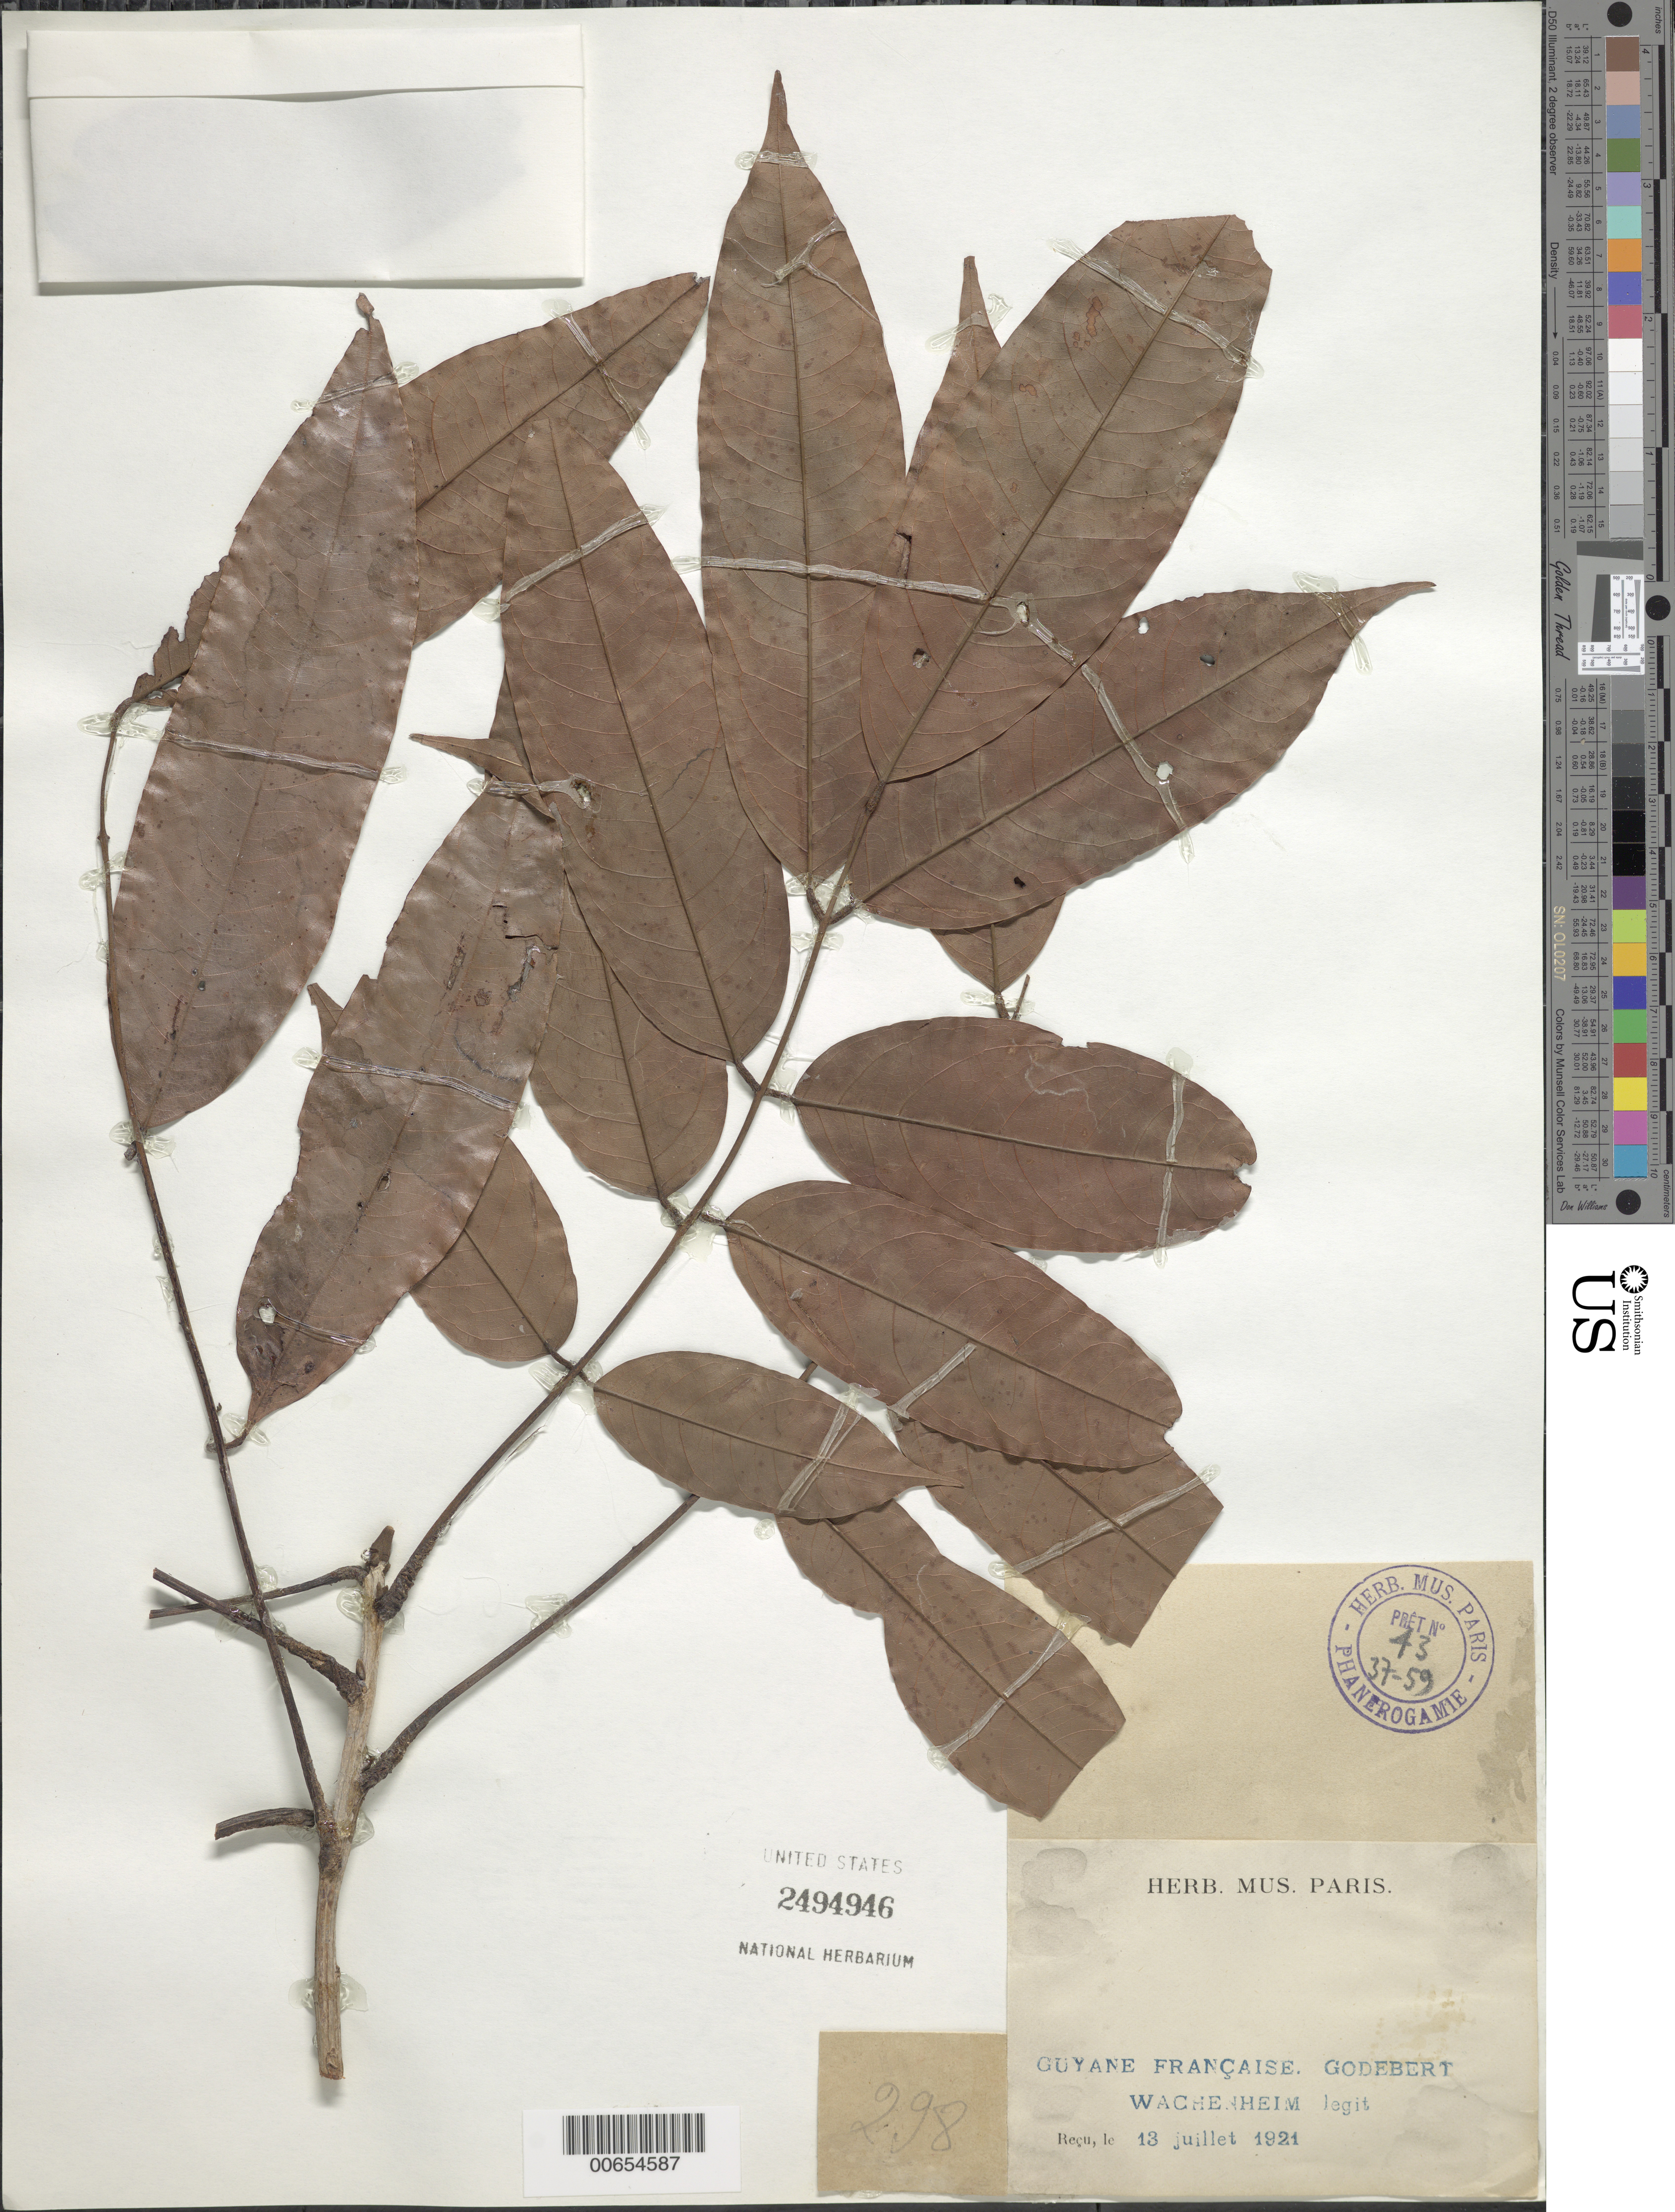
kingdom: Plantae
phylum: Tracheophyta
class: Magnoliopsida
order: Fabales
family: Fabaceae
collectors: G. Wachenheim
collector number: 298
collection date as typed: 13-Jul-21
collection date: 1921-07-13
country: French Guiana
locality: Godebert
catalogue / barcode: US 2494946